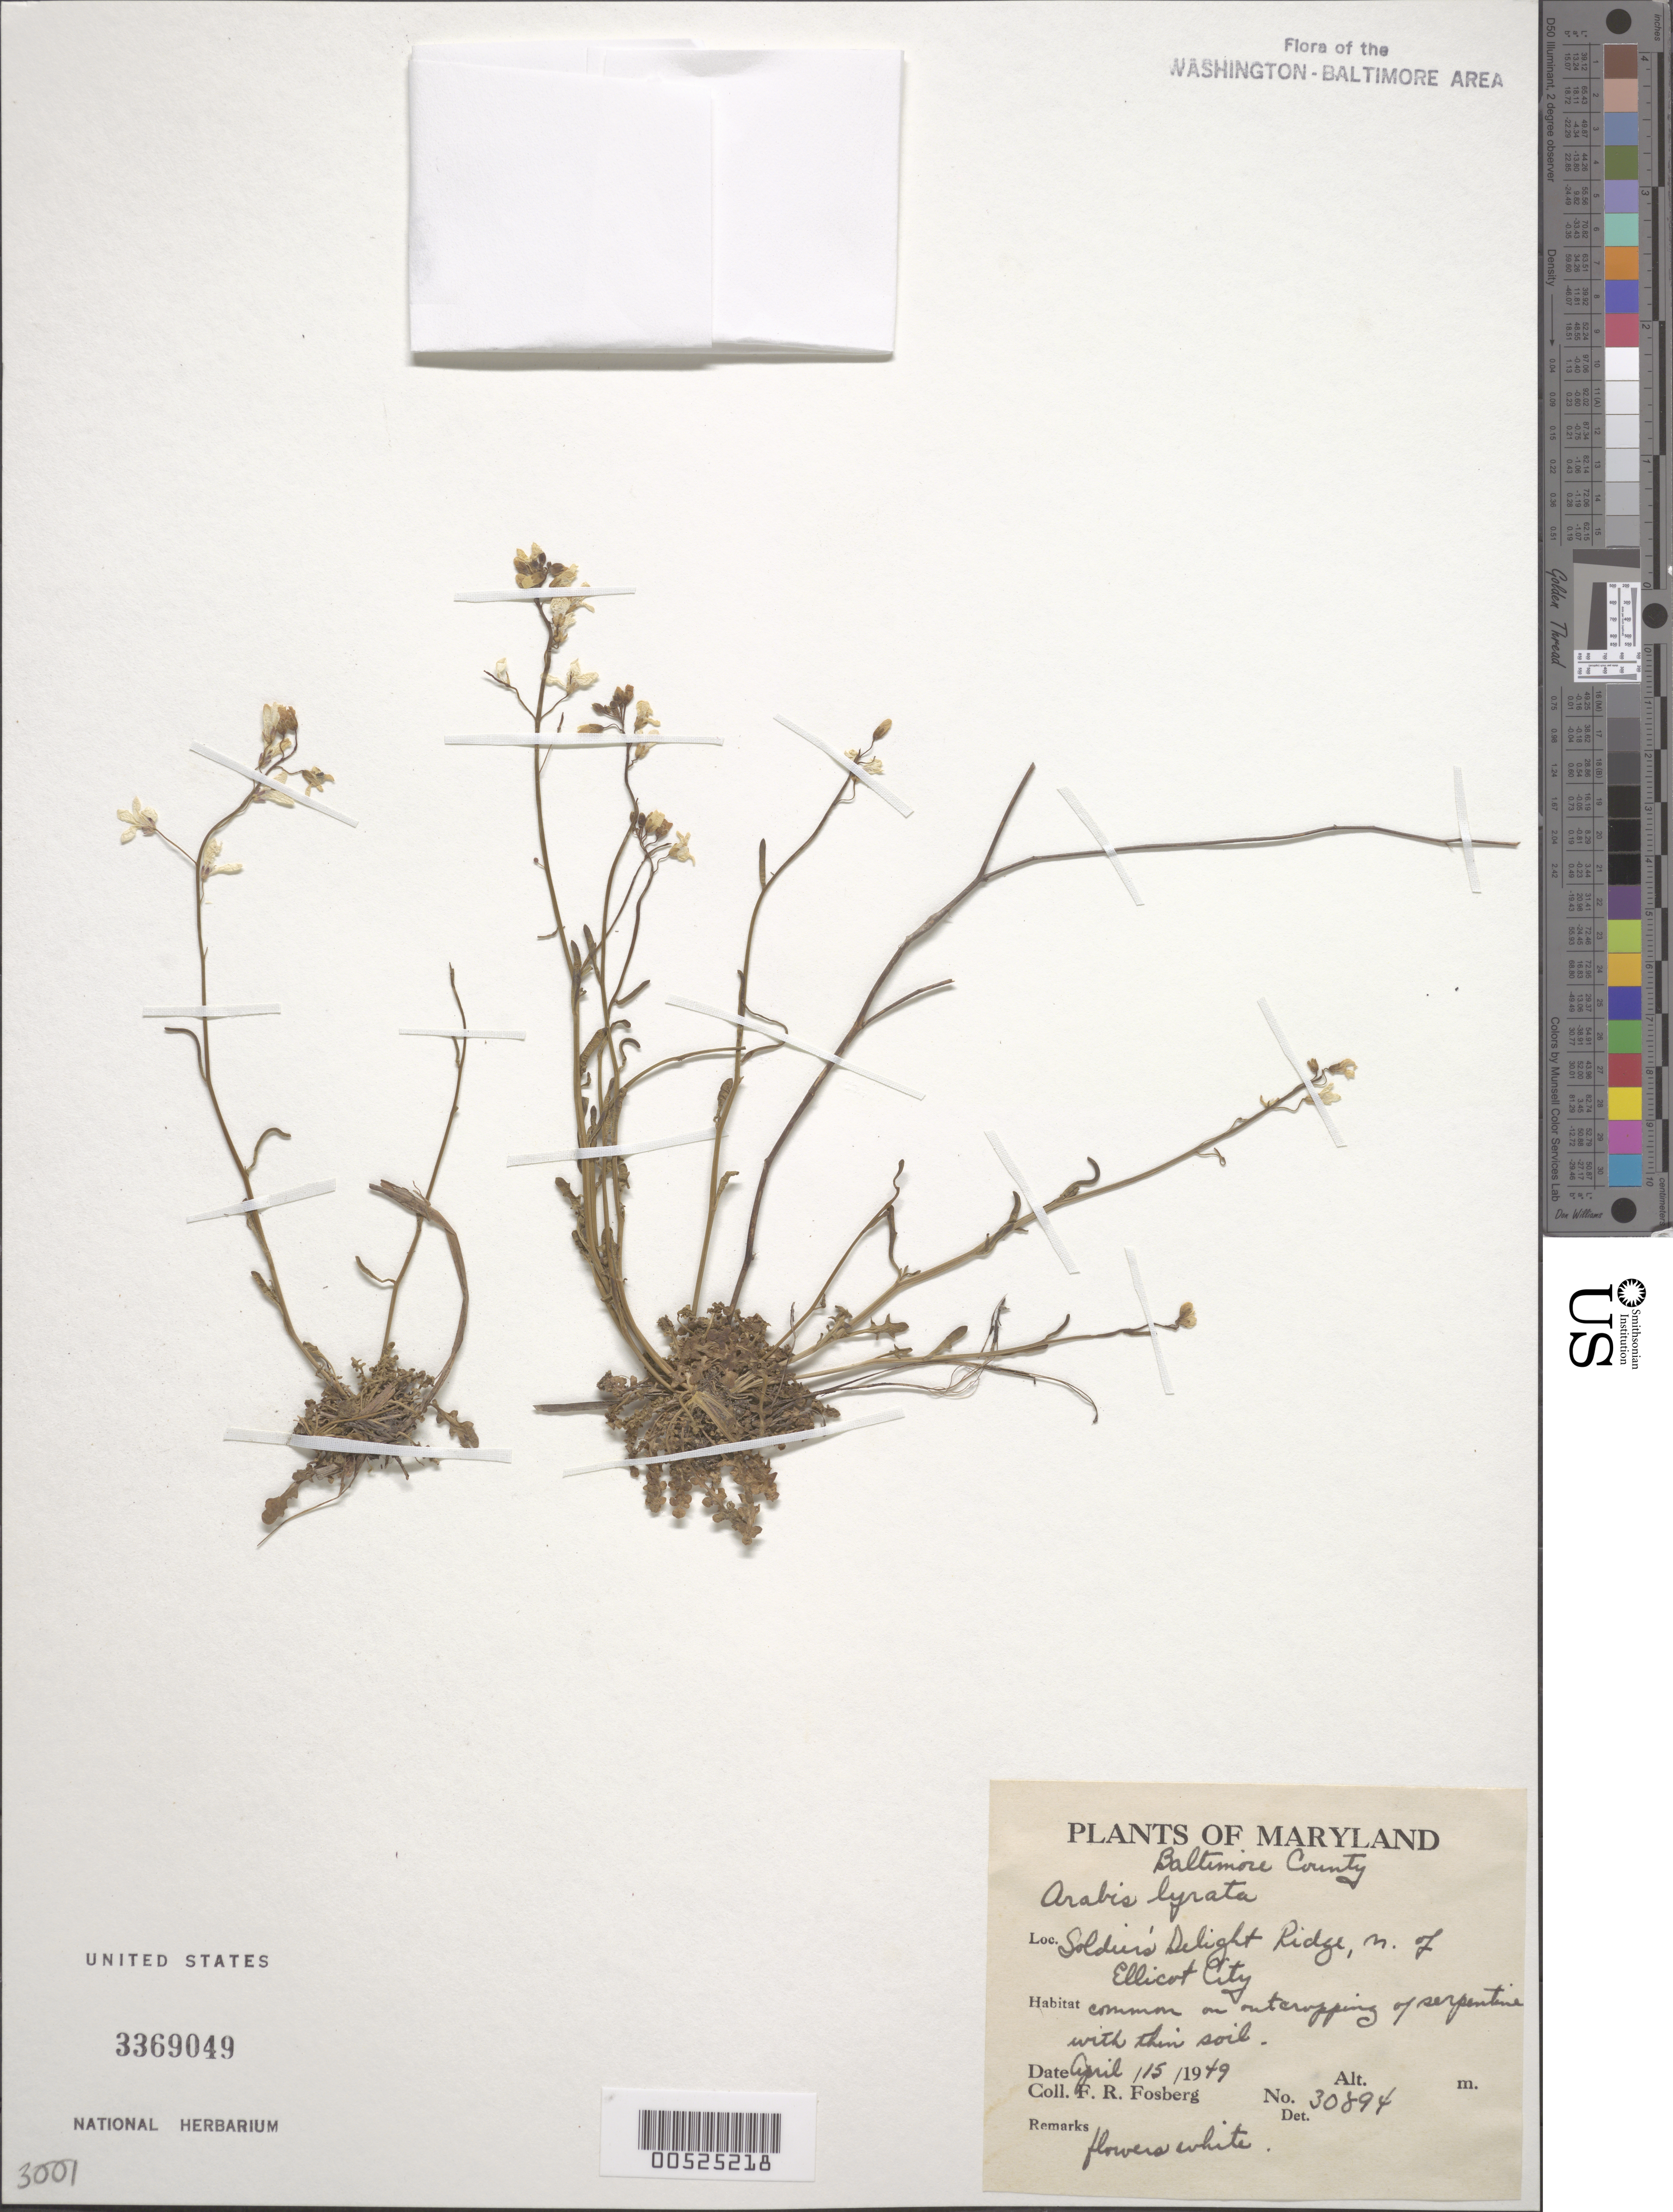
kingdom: Plantae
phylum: Tracheophyta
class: Magnoliopsida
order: Brassicales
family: Brassicaceae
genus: Arabidopsis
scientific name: Arabidopsis lyrata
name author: (L.) O'Kane & Al-Shehbaz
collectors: F. R. Fosberg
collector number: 30894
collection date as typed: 15 Apr 1949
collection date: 1949-04-15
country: United States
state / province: Maryland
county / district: Baltimore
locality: Soldier's Delight Ridge, N of Ellicot City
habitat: Common on outcropping of serpentine with thin soil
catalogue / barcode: US 3369049